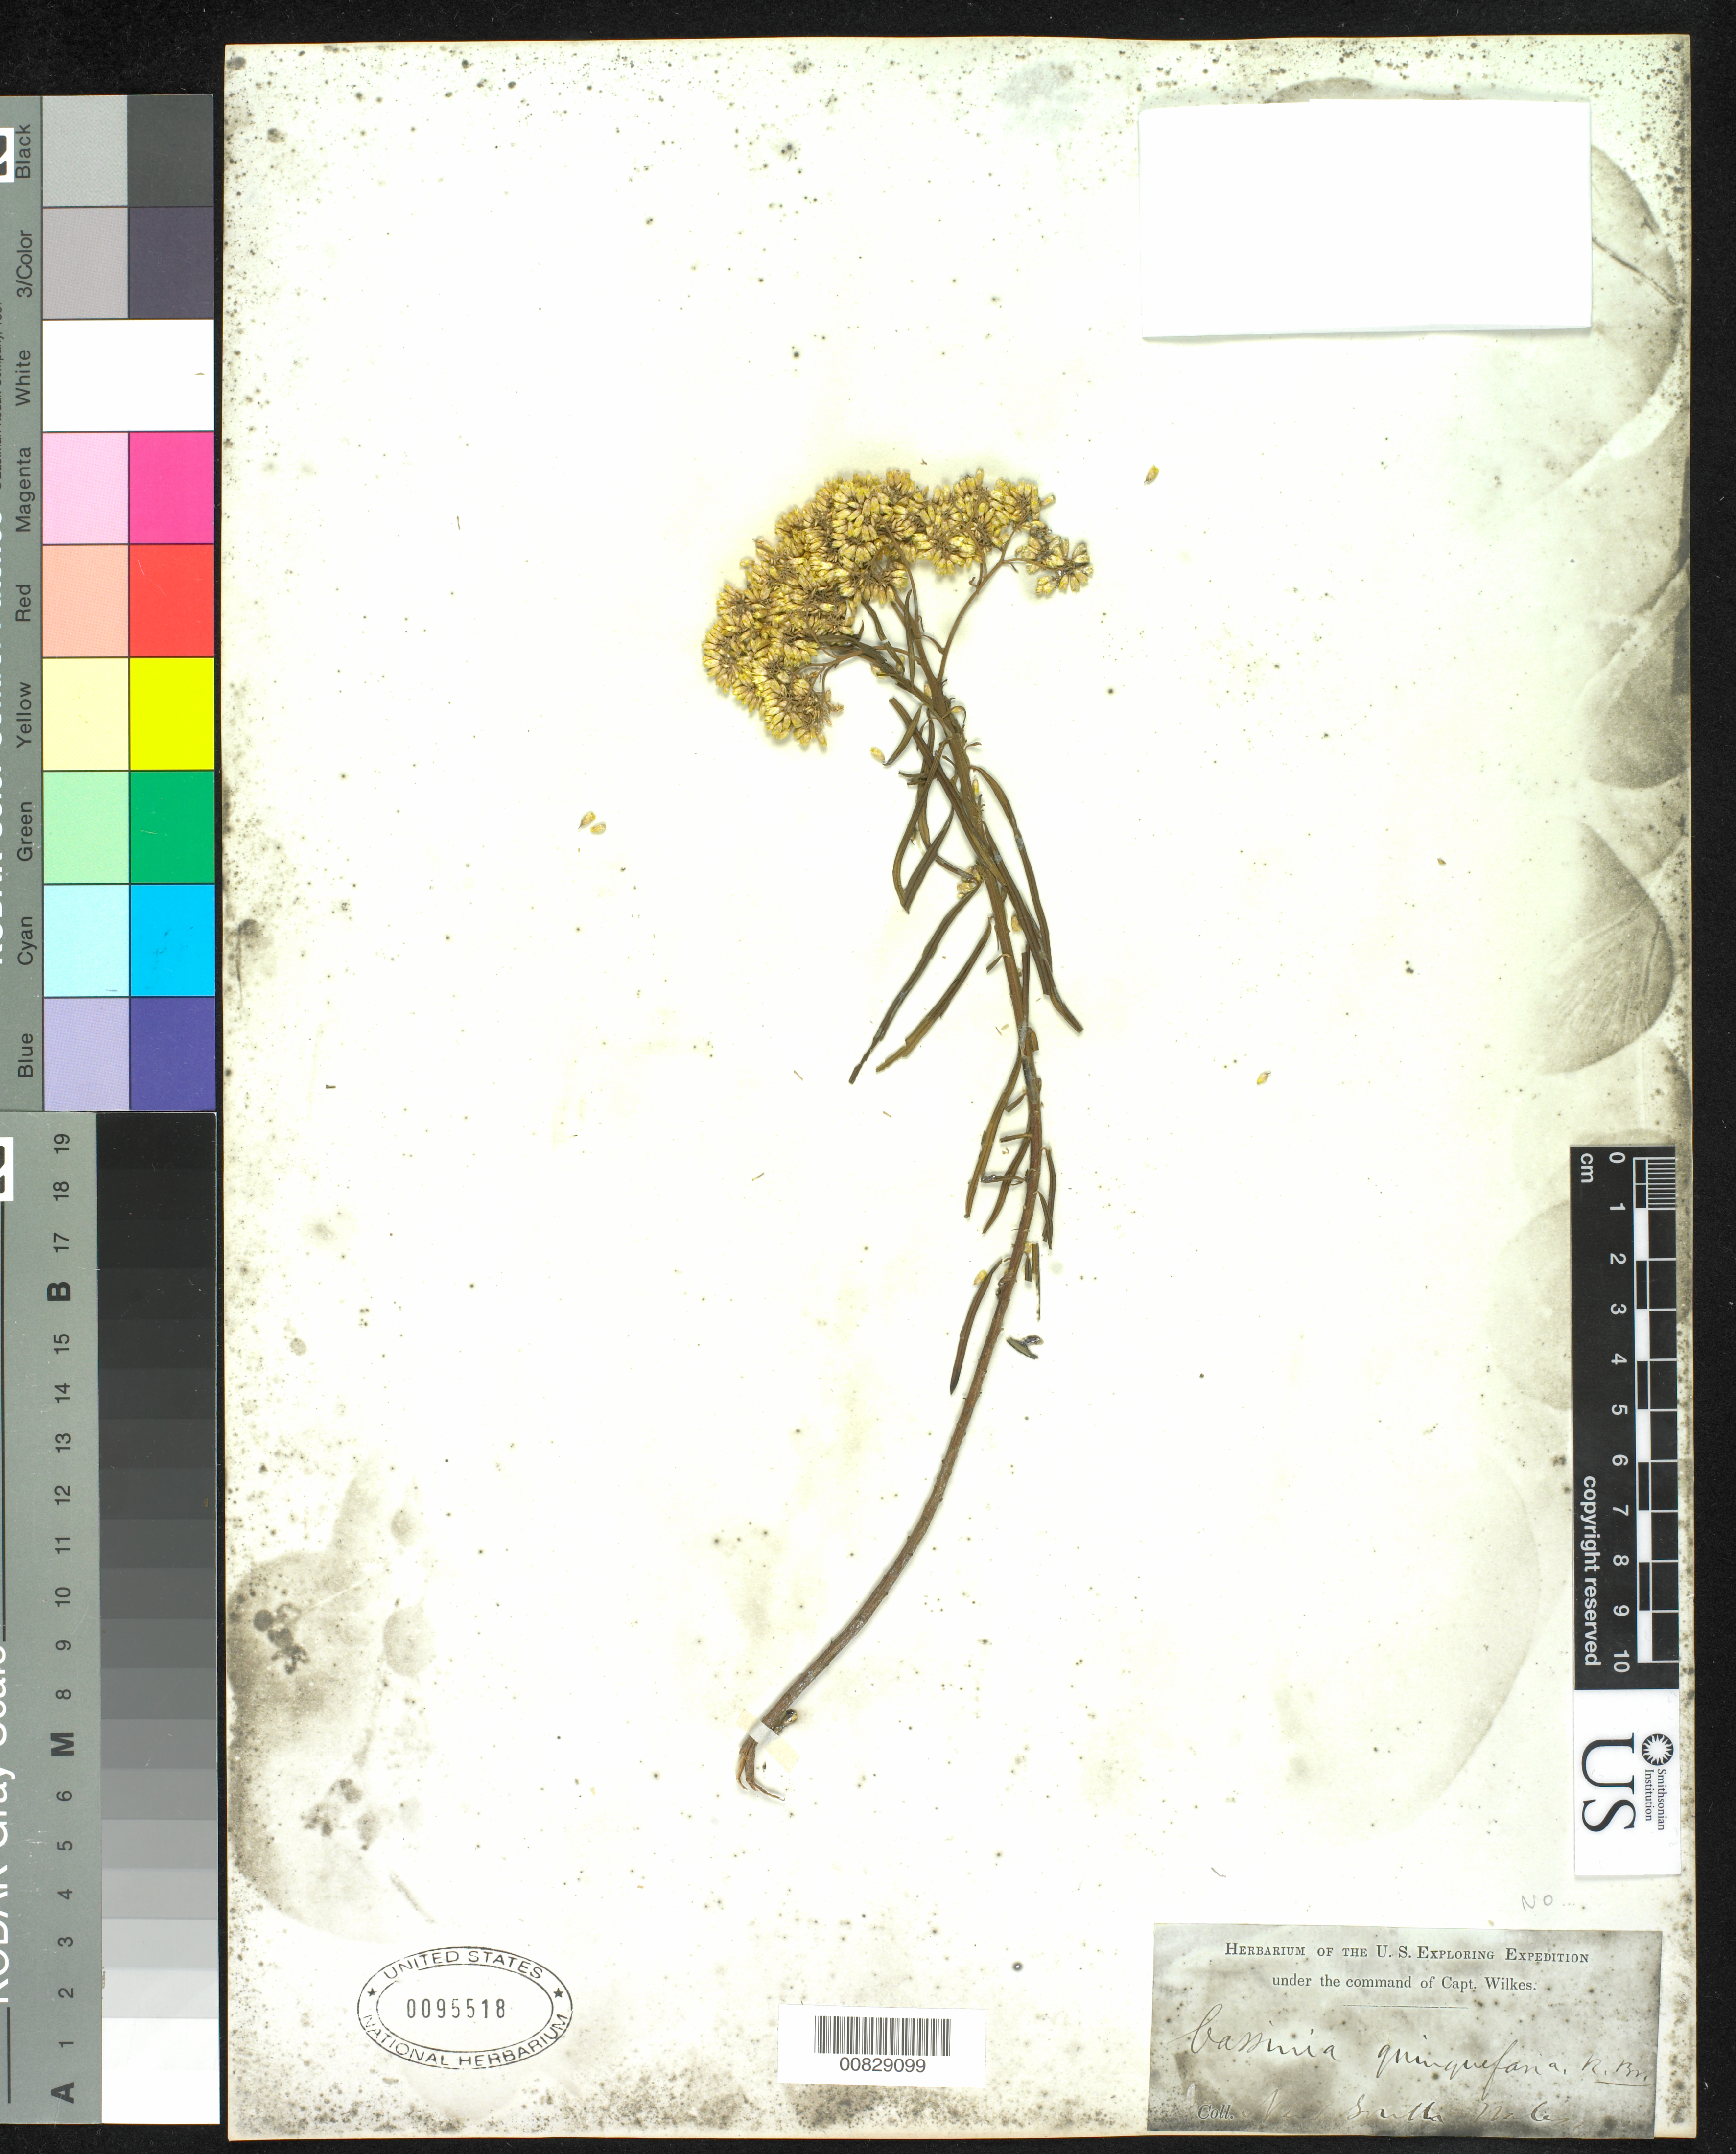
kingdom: Plantae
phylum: Tracheophyta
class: Magnoliopsida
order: Asterales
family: Asteraceae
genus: Cassinia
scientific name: Cassinia sp.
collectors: Wilkes Explor. Exped.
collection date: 1838/1842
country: Australia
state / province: New South Wales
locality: New South Wales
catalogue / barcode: US 95518